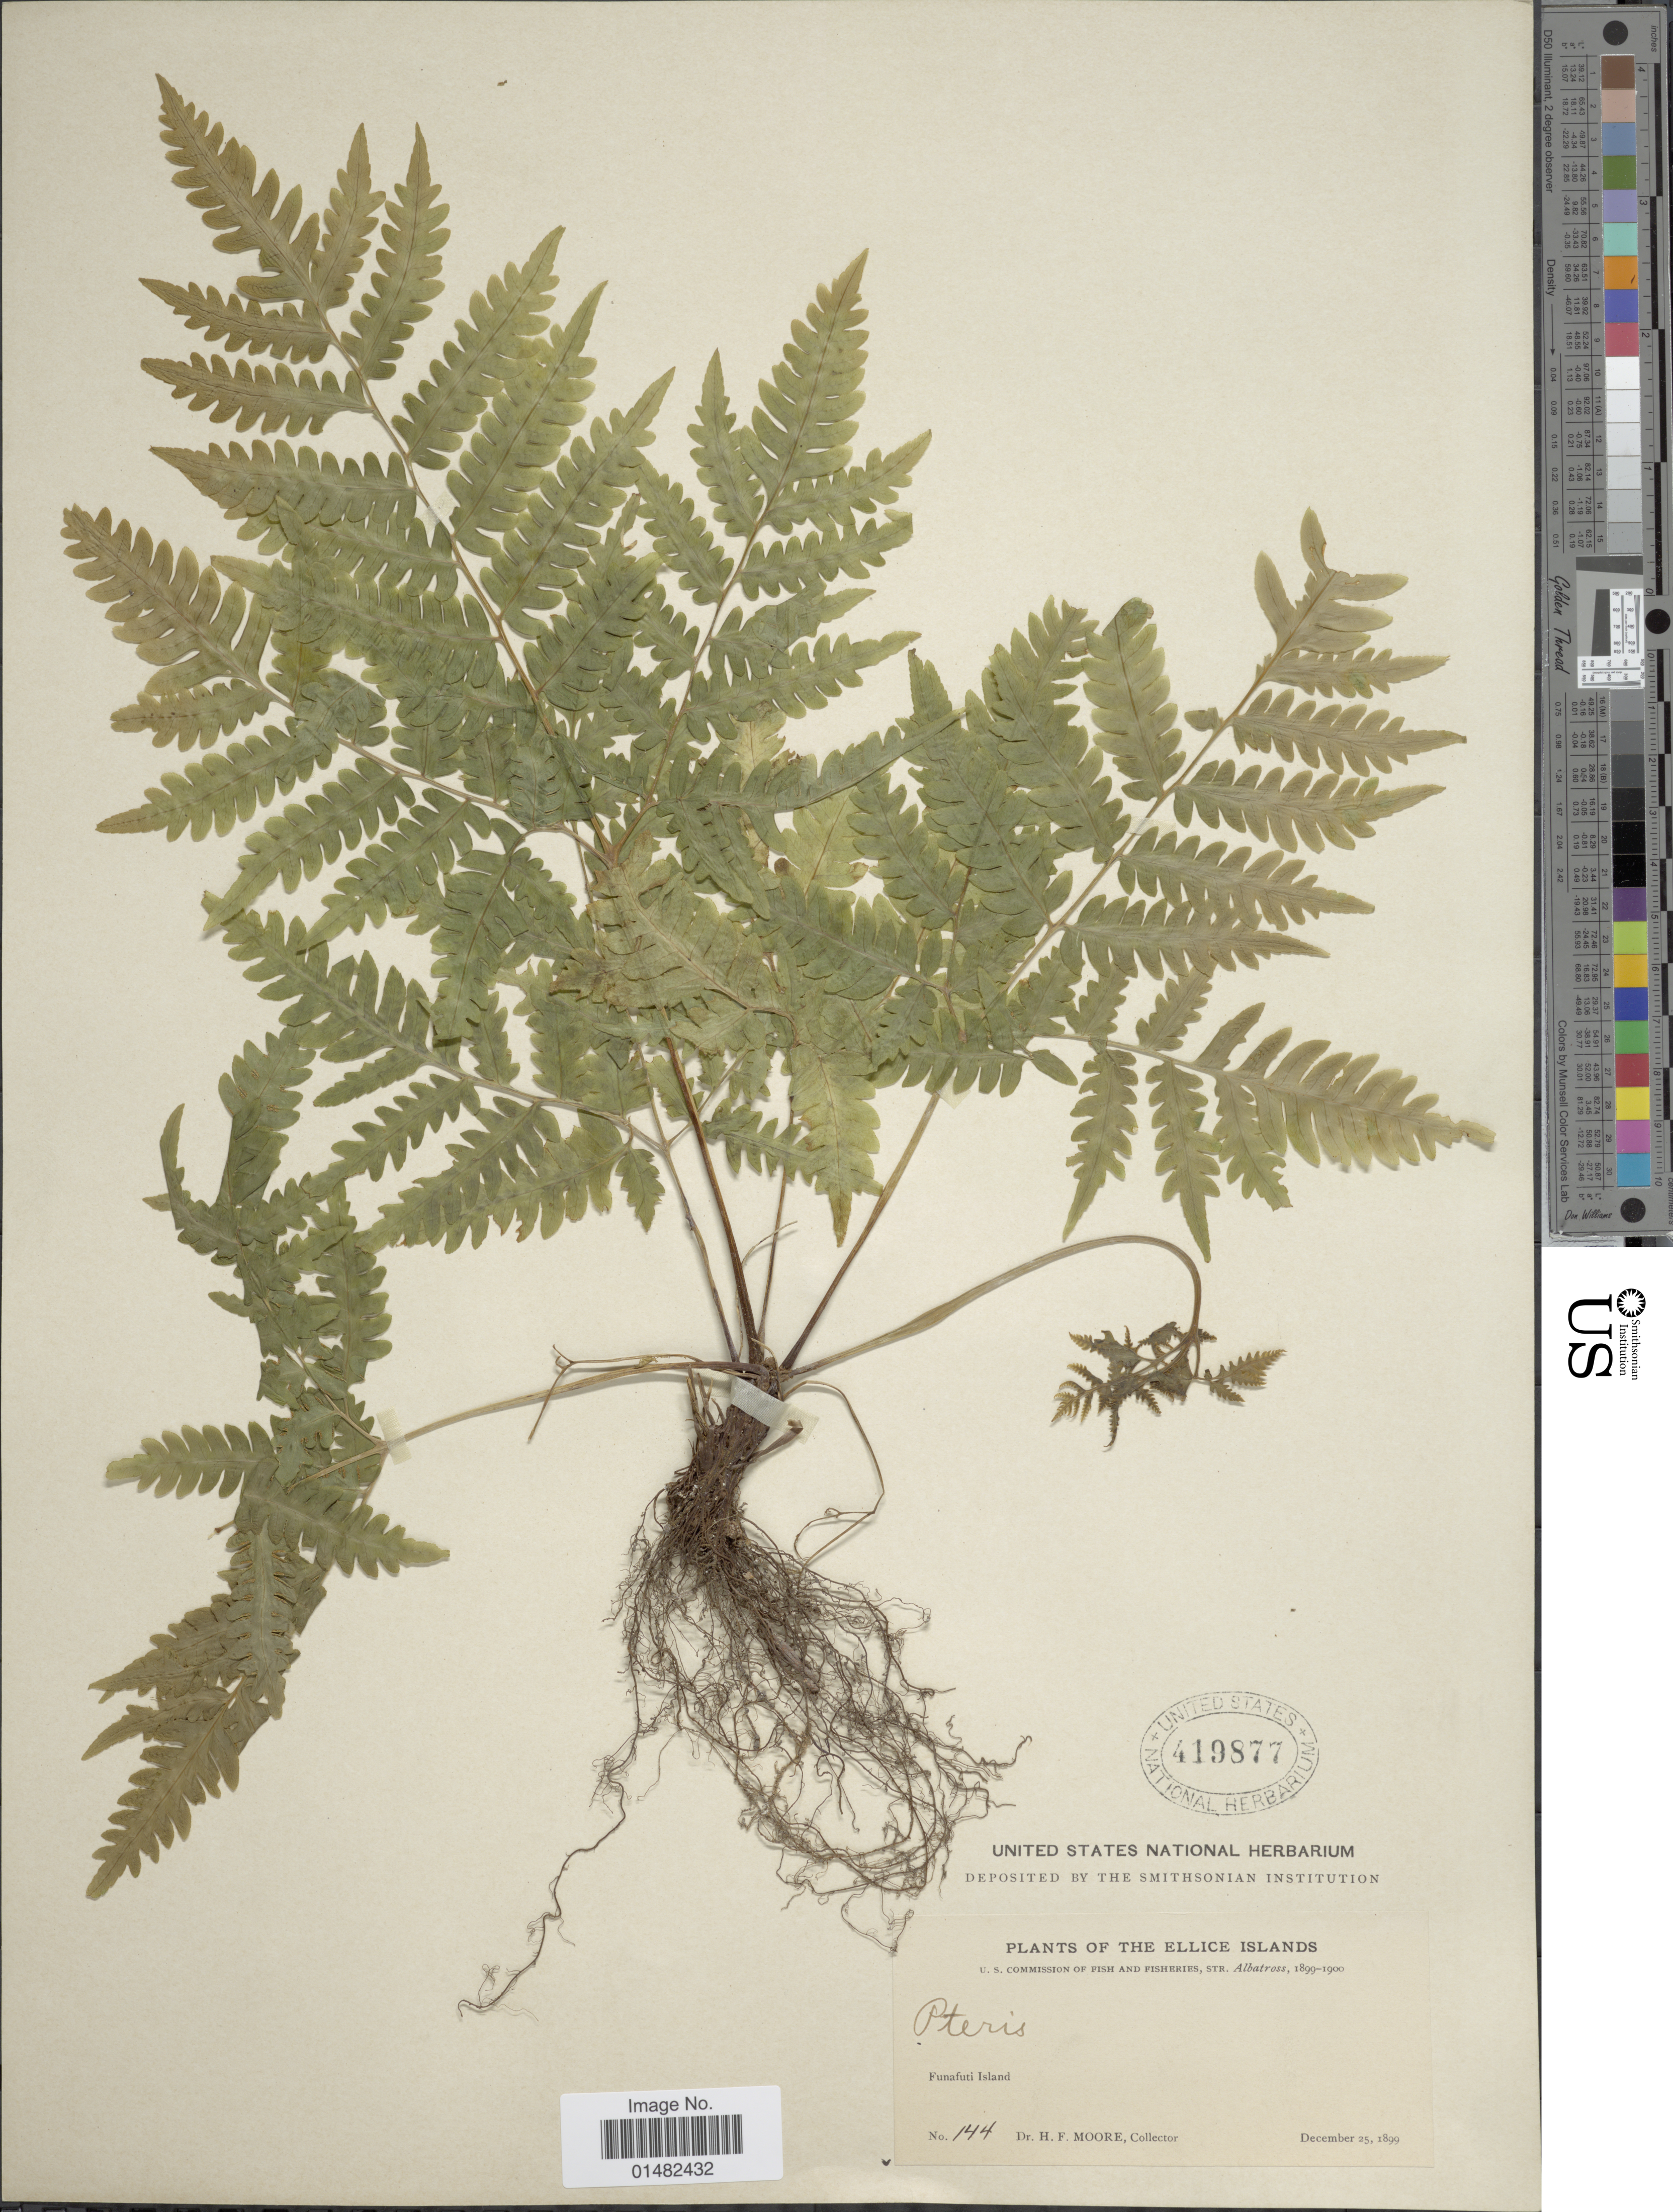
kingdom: Plantae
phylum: Tracheophyta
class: Polypodiopsida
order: Polypodiales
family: Pteridaceae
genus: Pteris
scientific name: Pteris tripartita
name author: Sw.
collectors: H. F. Moore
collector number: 144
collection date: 1899-12-25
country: Tuvalu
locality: The Ellice Islands, Funafuti Island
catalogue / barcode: US 419877